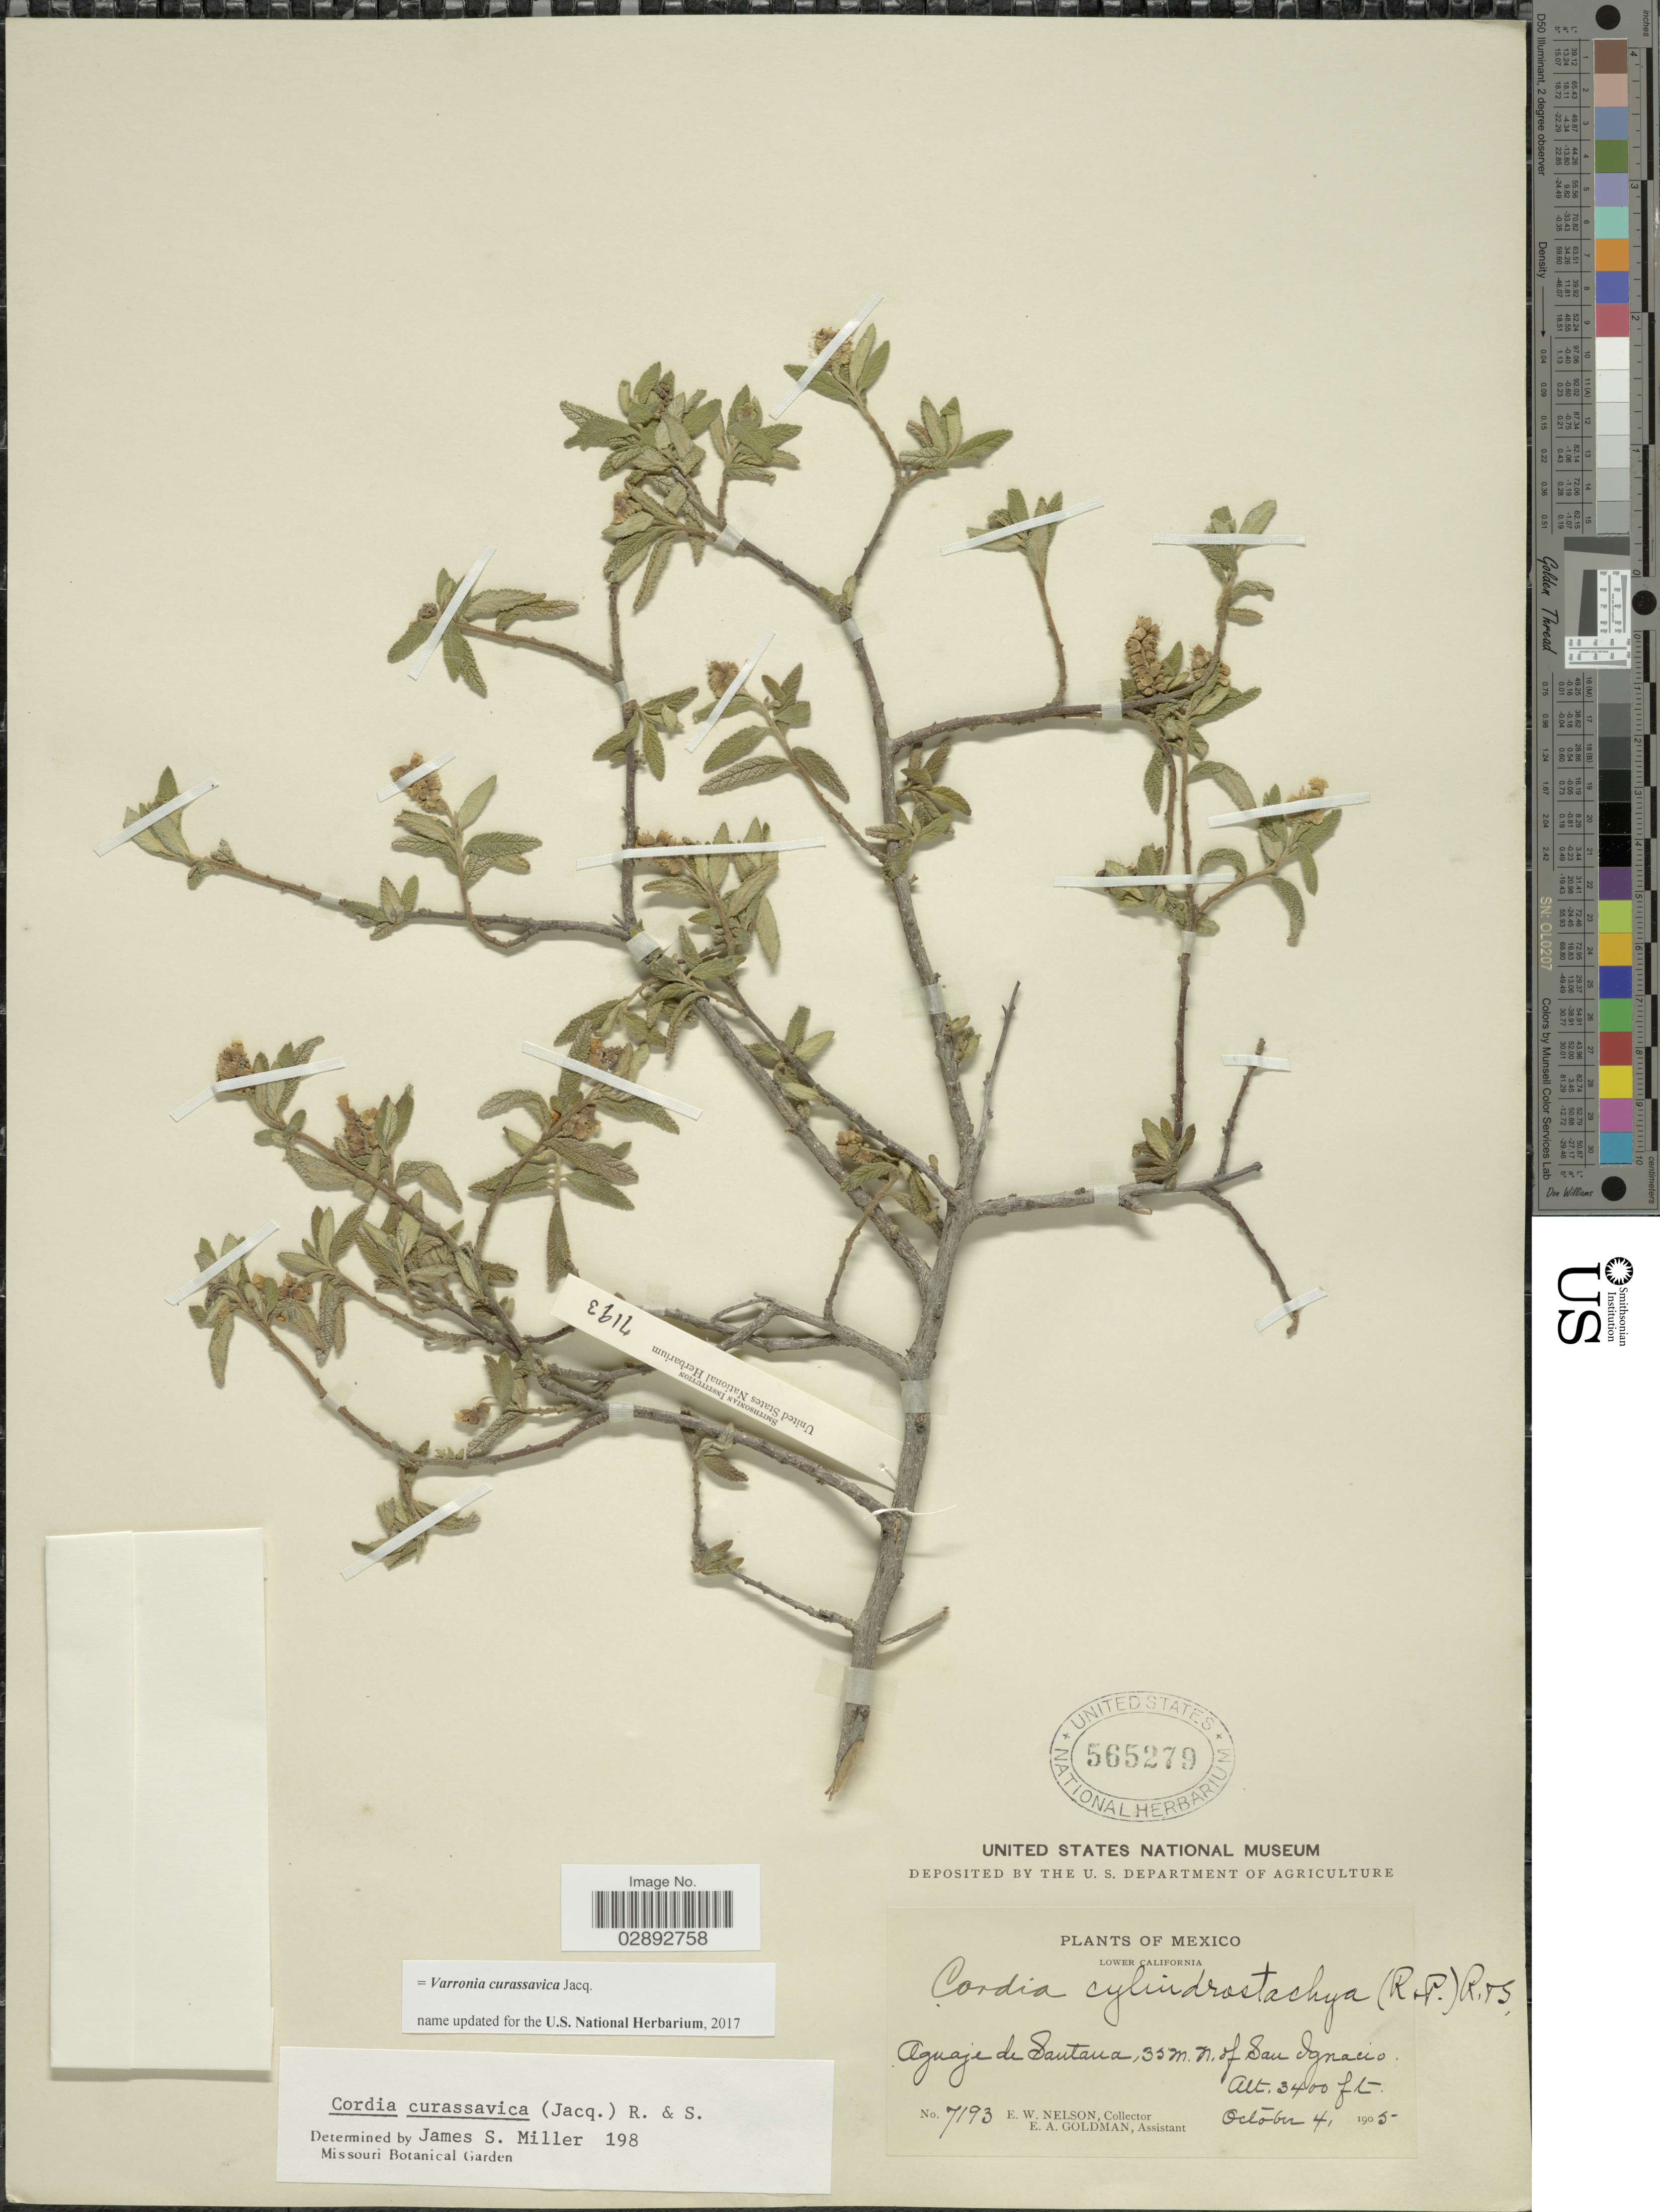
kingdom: Plantae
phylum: Tracheophyta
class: Magnoliopsida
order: Boraginales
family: Cordiaceae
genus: Varronia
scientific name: Varronia curassavica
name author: Jacq.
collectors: E. W. Nelson & E. A. Goldman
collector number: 7193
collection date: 1905-10-04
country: Mexico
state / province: Baja California Sur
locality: Lower California. Aguaje de Santana, 35 m. N. of San Ignacio.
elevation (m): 1036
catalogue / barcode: US 565279